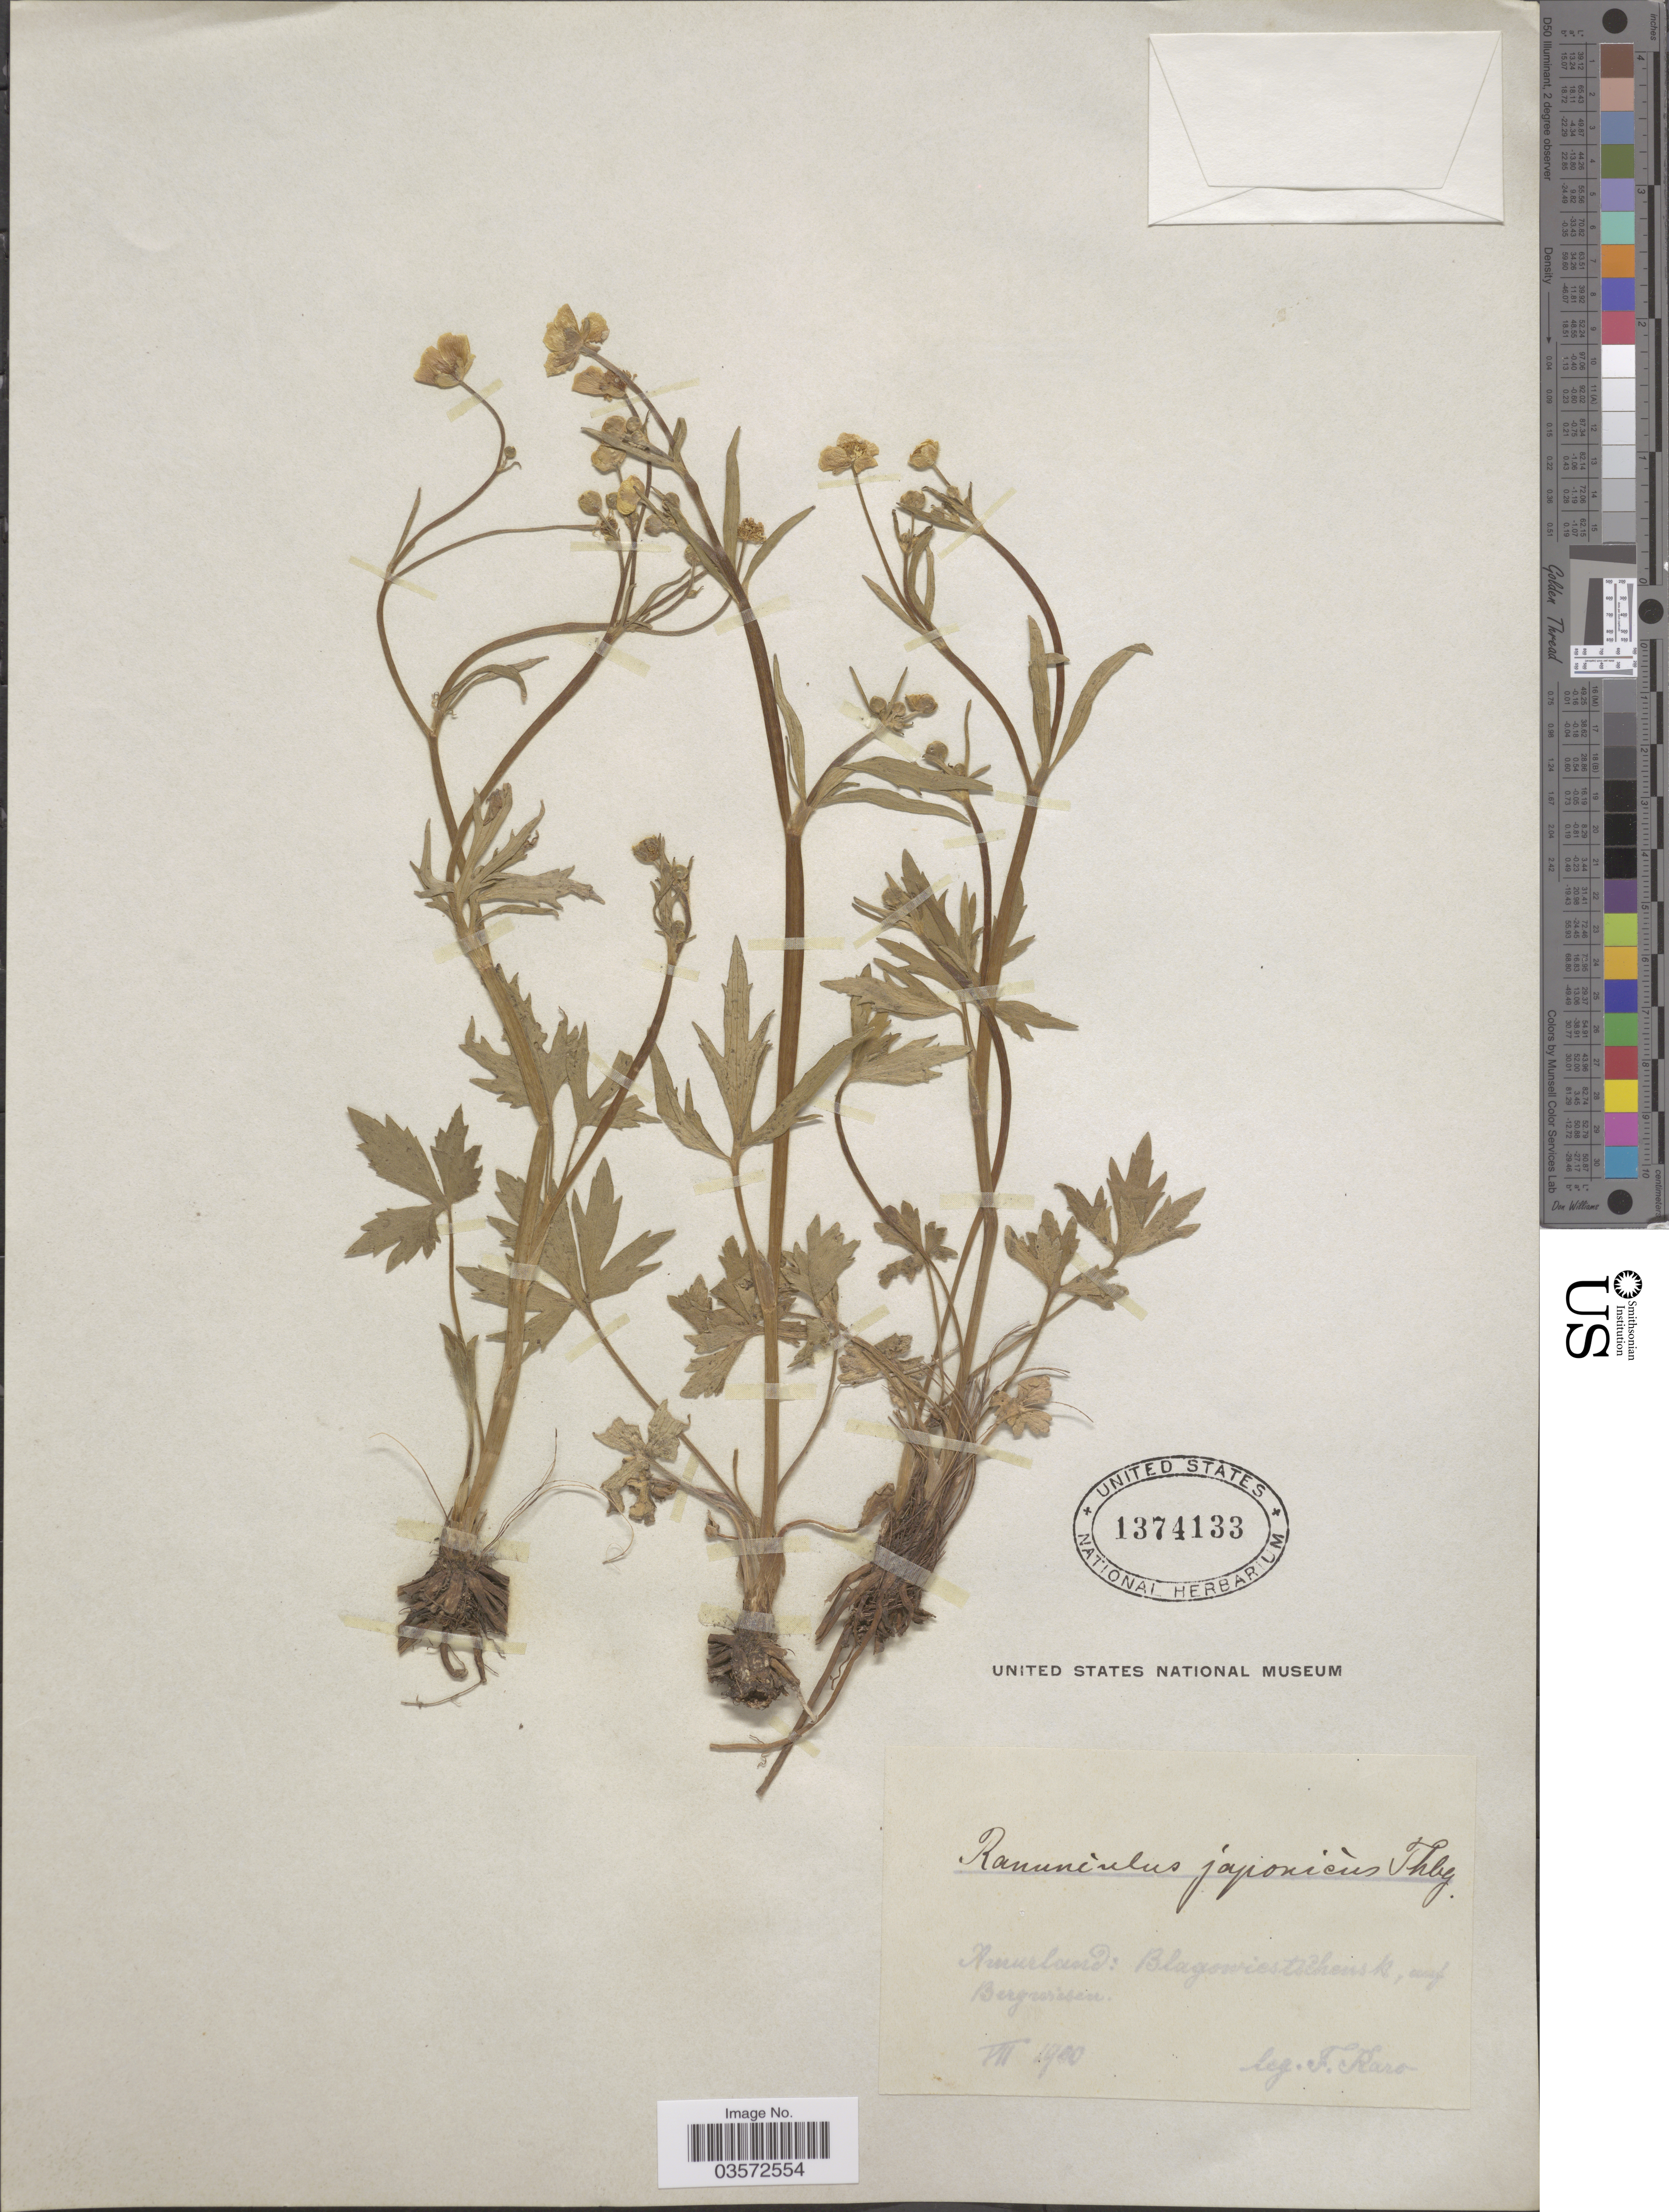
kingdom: Plantae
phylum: Tracheophyta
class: Magnoliopsida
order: Ranunculales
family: Ranunculaceae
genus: Ranunculus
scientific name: Ranunculus japonicus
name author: Thunb.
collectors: F. Karo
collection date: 1900-07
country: Russian Federation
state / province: Amur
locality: Amurland: Blagowiestschensk, auf Bergwiese.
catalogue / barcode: US 1374133